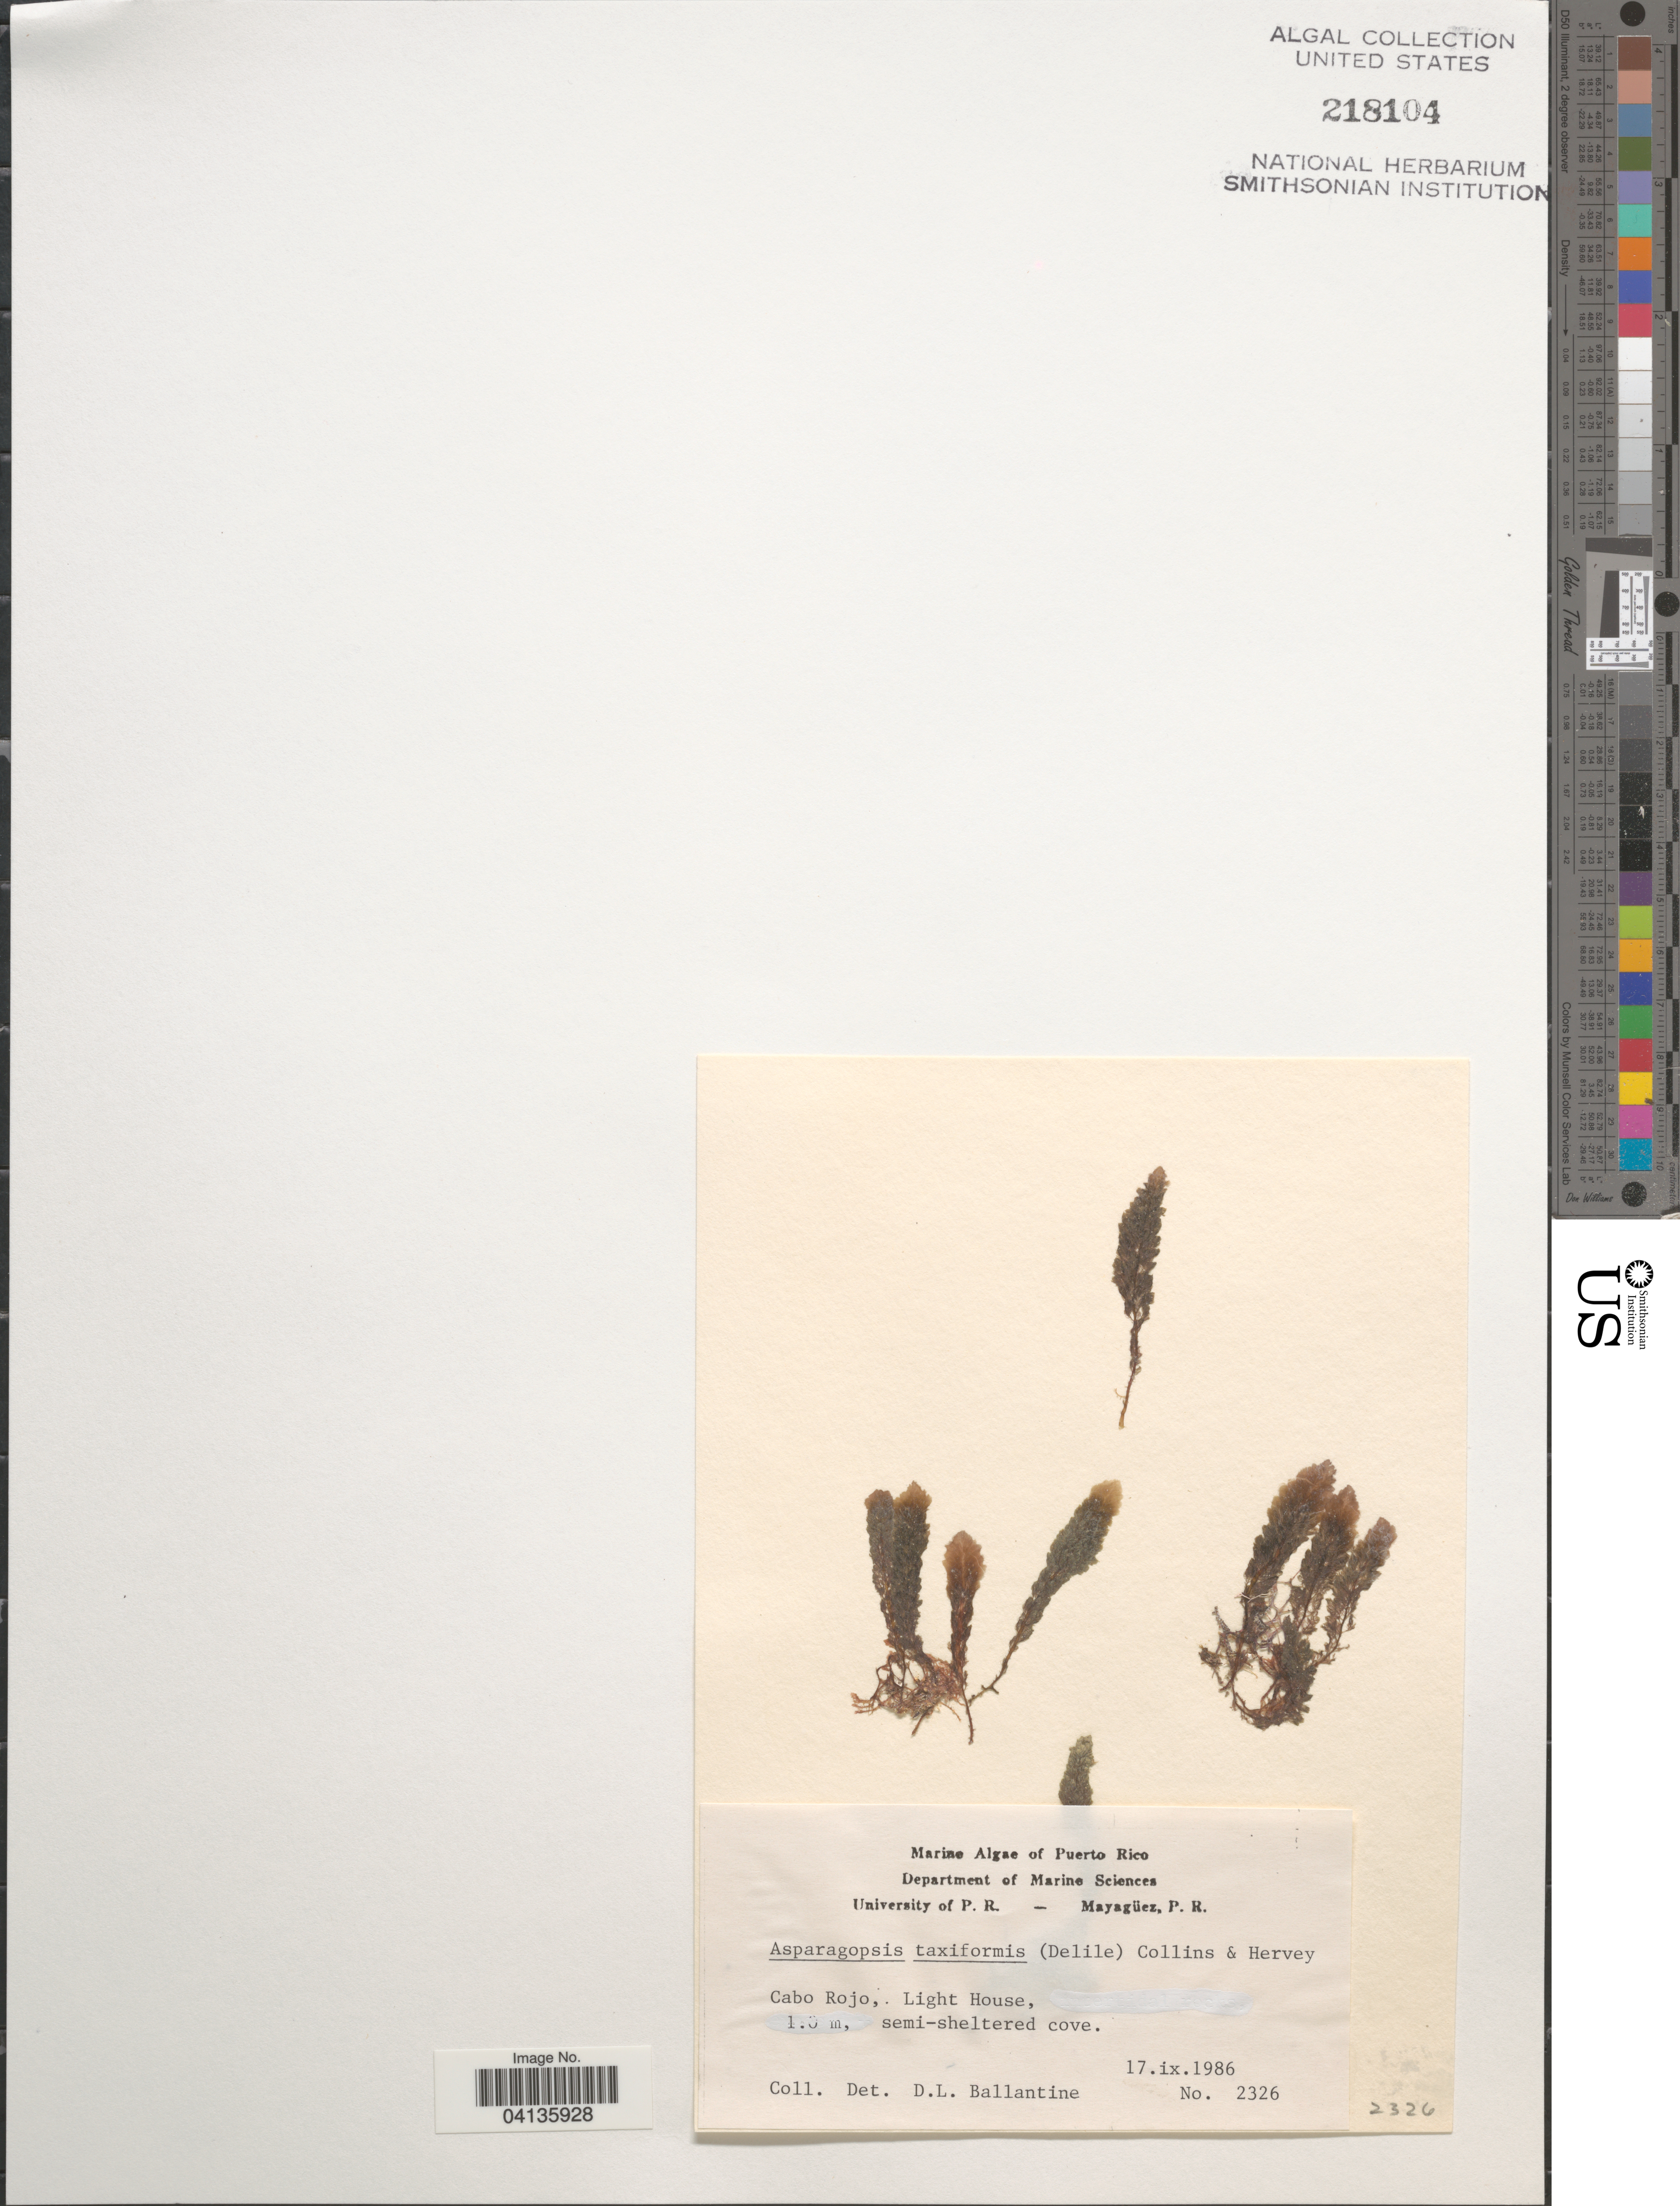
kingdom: Plantae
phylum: Rhodophyta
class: Florideophyceae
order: Bonnemaisoniales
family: Bonnemaisoniaceae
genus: Asparagopsis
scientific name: Asparagopsis taxiformis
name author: (Delile) Trevis.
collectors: D.L. Ballantine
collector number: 2326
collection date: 1986-09-17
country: Puerto Rico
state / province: Çabo Rojo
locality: Light House.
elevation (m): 1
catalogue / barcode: US 218104